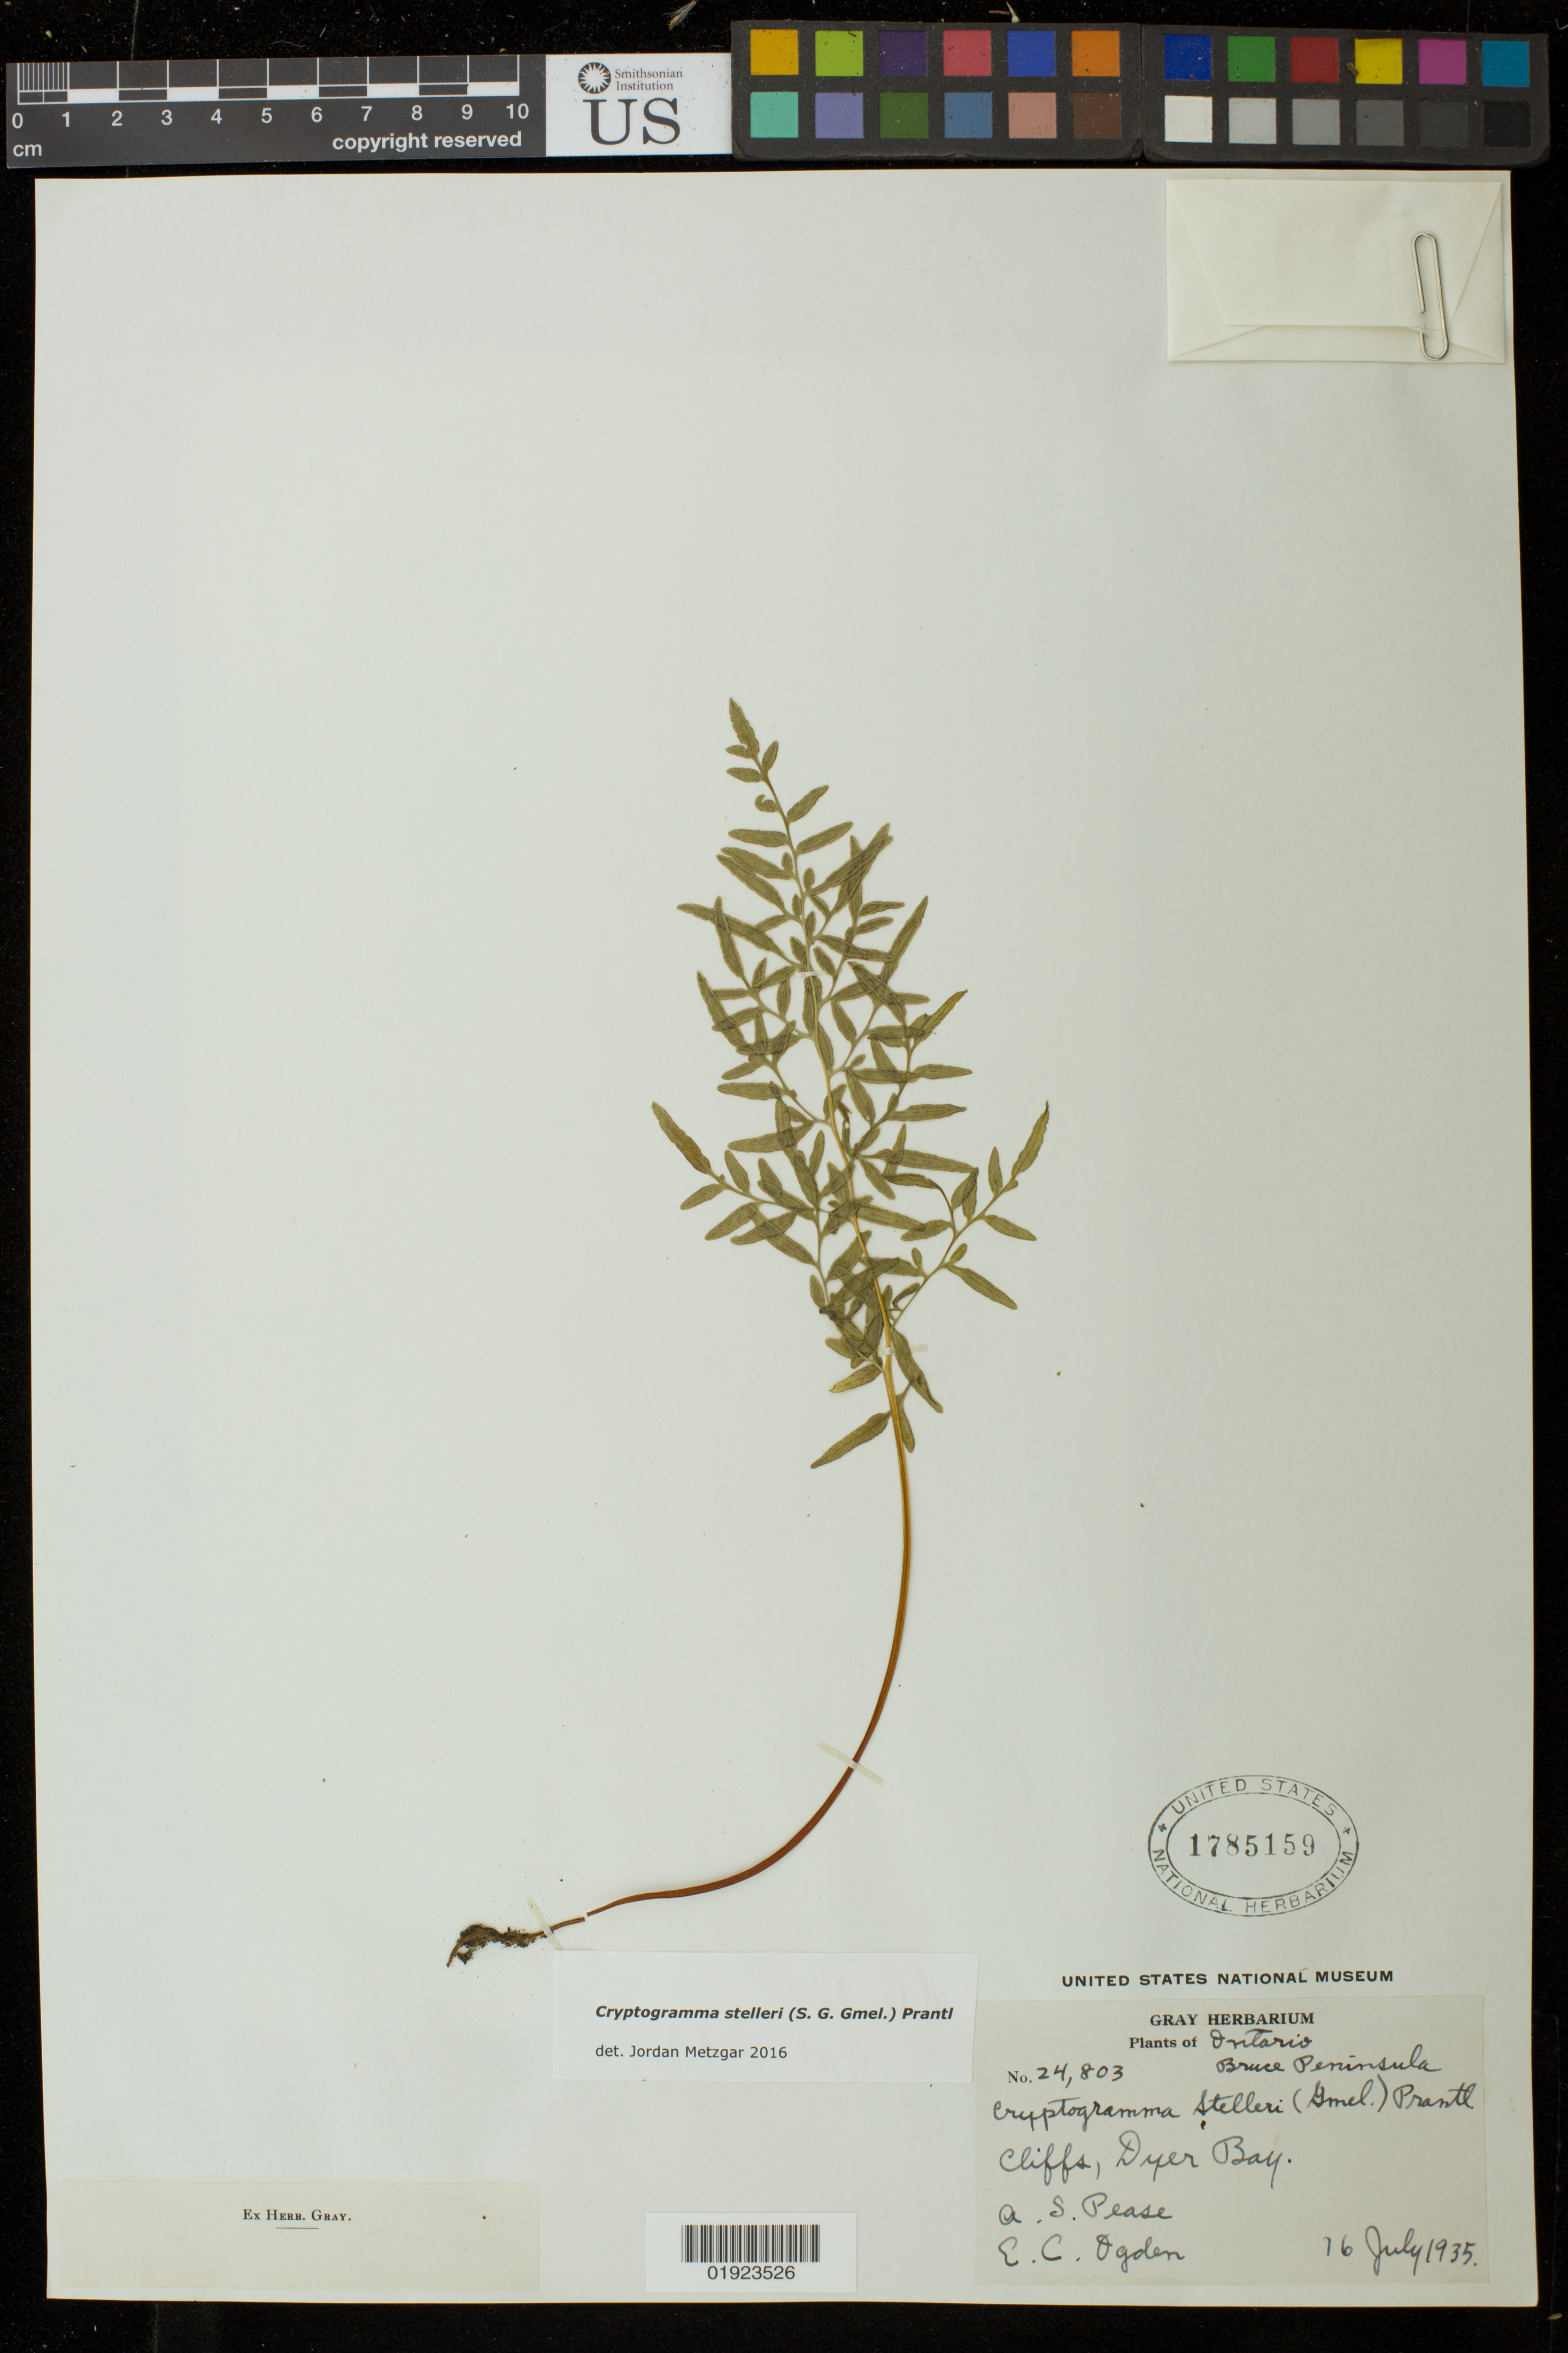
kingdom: Plantae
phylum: Tracheophyta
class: Polypodiopsida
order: Polypodiales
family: Pteridaceae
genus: Cryptogramma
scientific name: Cryptogramma stelleri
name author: (S.G. Gmel.) Prantl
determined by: Metzgar, Jordan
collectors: A. S. Pease & E. C. Ogden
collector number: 24,803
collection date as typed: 16 July 1935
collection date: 1935-07-16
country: Canada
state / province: Ontario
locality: Bruce Peninsula, Cliffs, Dyer Bay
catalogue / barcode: US 1785159